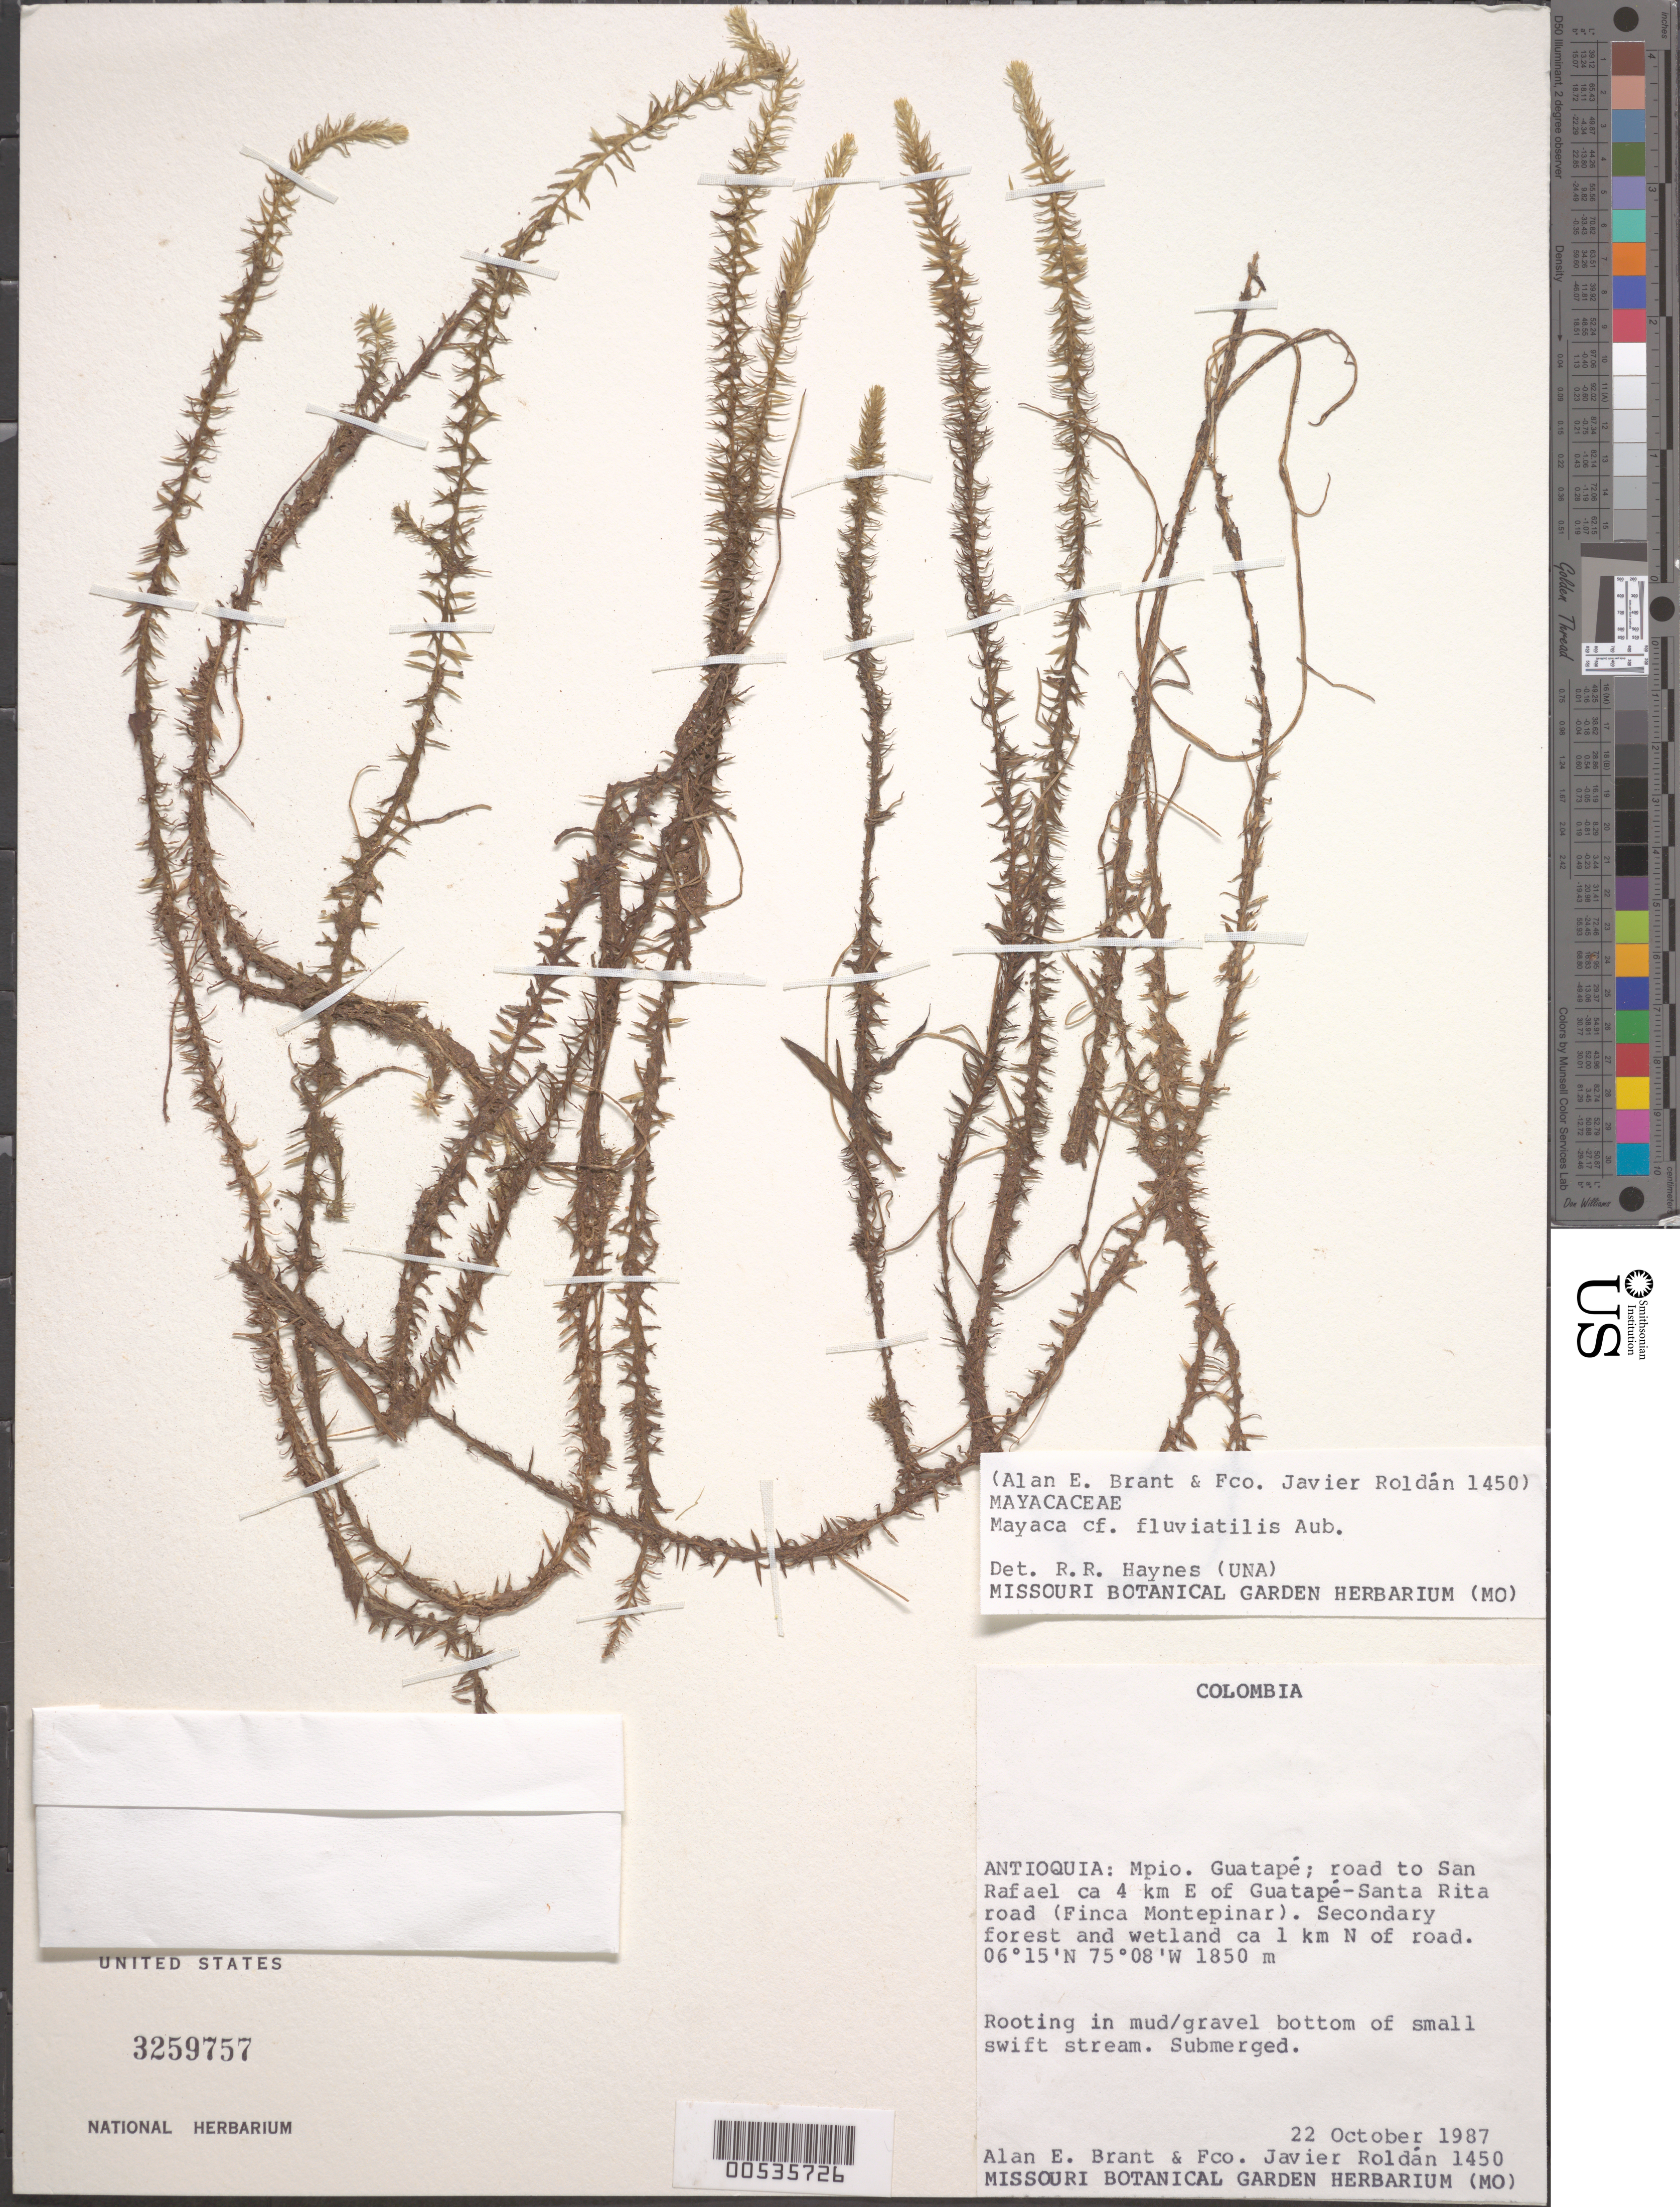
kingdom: Plantae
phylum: Tracheophyta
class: Liliopsida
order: Poales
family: Mayacaceae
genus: Mayaca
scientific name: Mayaca fluviatilis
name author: Aubl.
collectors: A. Brant & F. J. Roldán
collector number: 1450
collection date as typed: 22 Oct 1987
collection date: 1987-10-22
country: Colombia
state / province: Antioquia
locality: Guatape, road to San Rafael, E of Guatape-Santa Rita road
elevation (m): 1850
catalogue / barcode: US 3259757